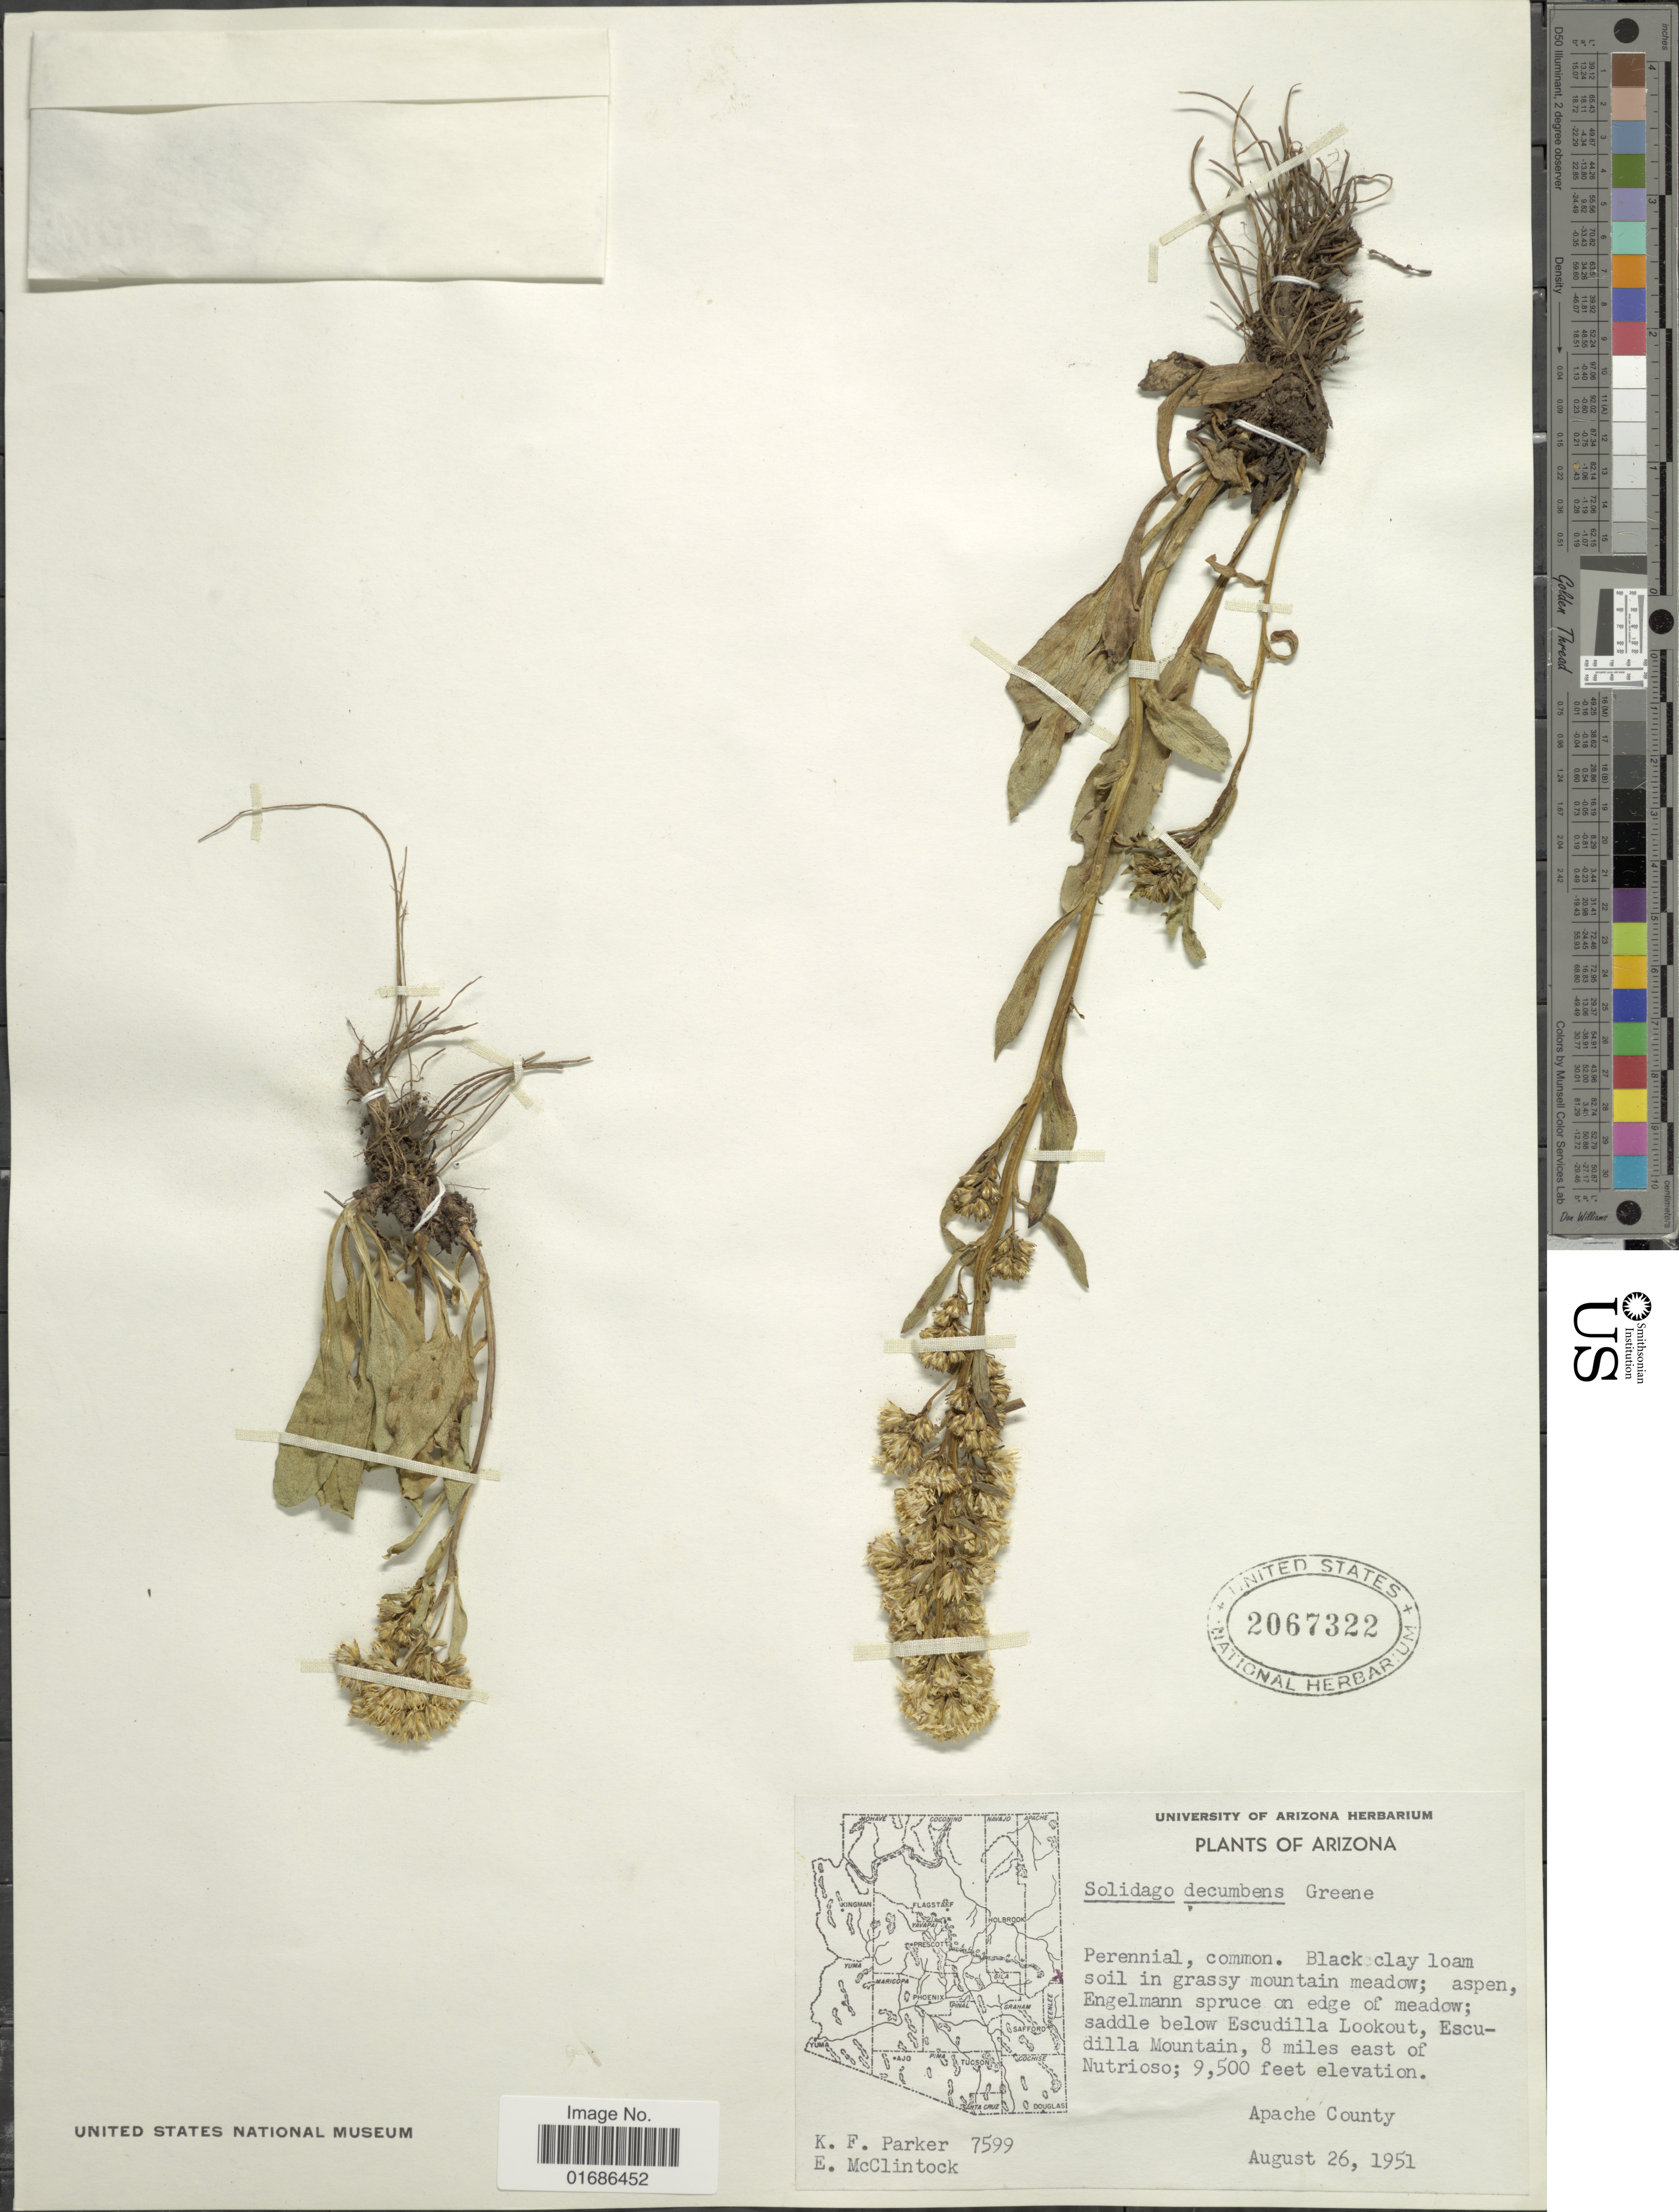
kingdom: Plantae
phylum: Tracheophyta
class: Magnoliopsida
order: Asterales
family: Asteraceae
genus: Solidago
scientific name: Solidago decumbens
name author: Greene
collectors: K. F. Parker & E. McClintock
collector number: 7599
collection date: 1951-08-26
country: United States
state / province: Arizona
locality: Engelmann spruce on edge of meadow; saddle below Escudilla Lookout, Escudilla Mountain, 8 miles east of Nutrioso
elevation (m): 2896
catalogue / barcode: US 2067322